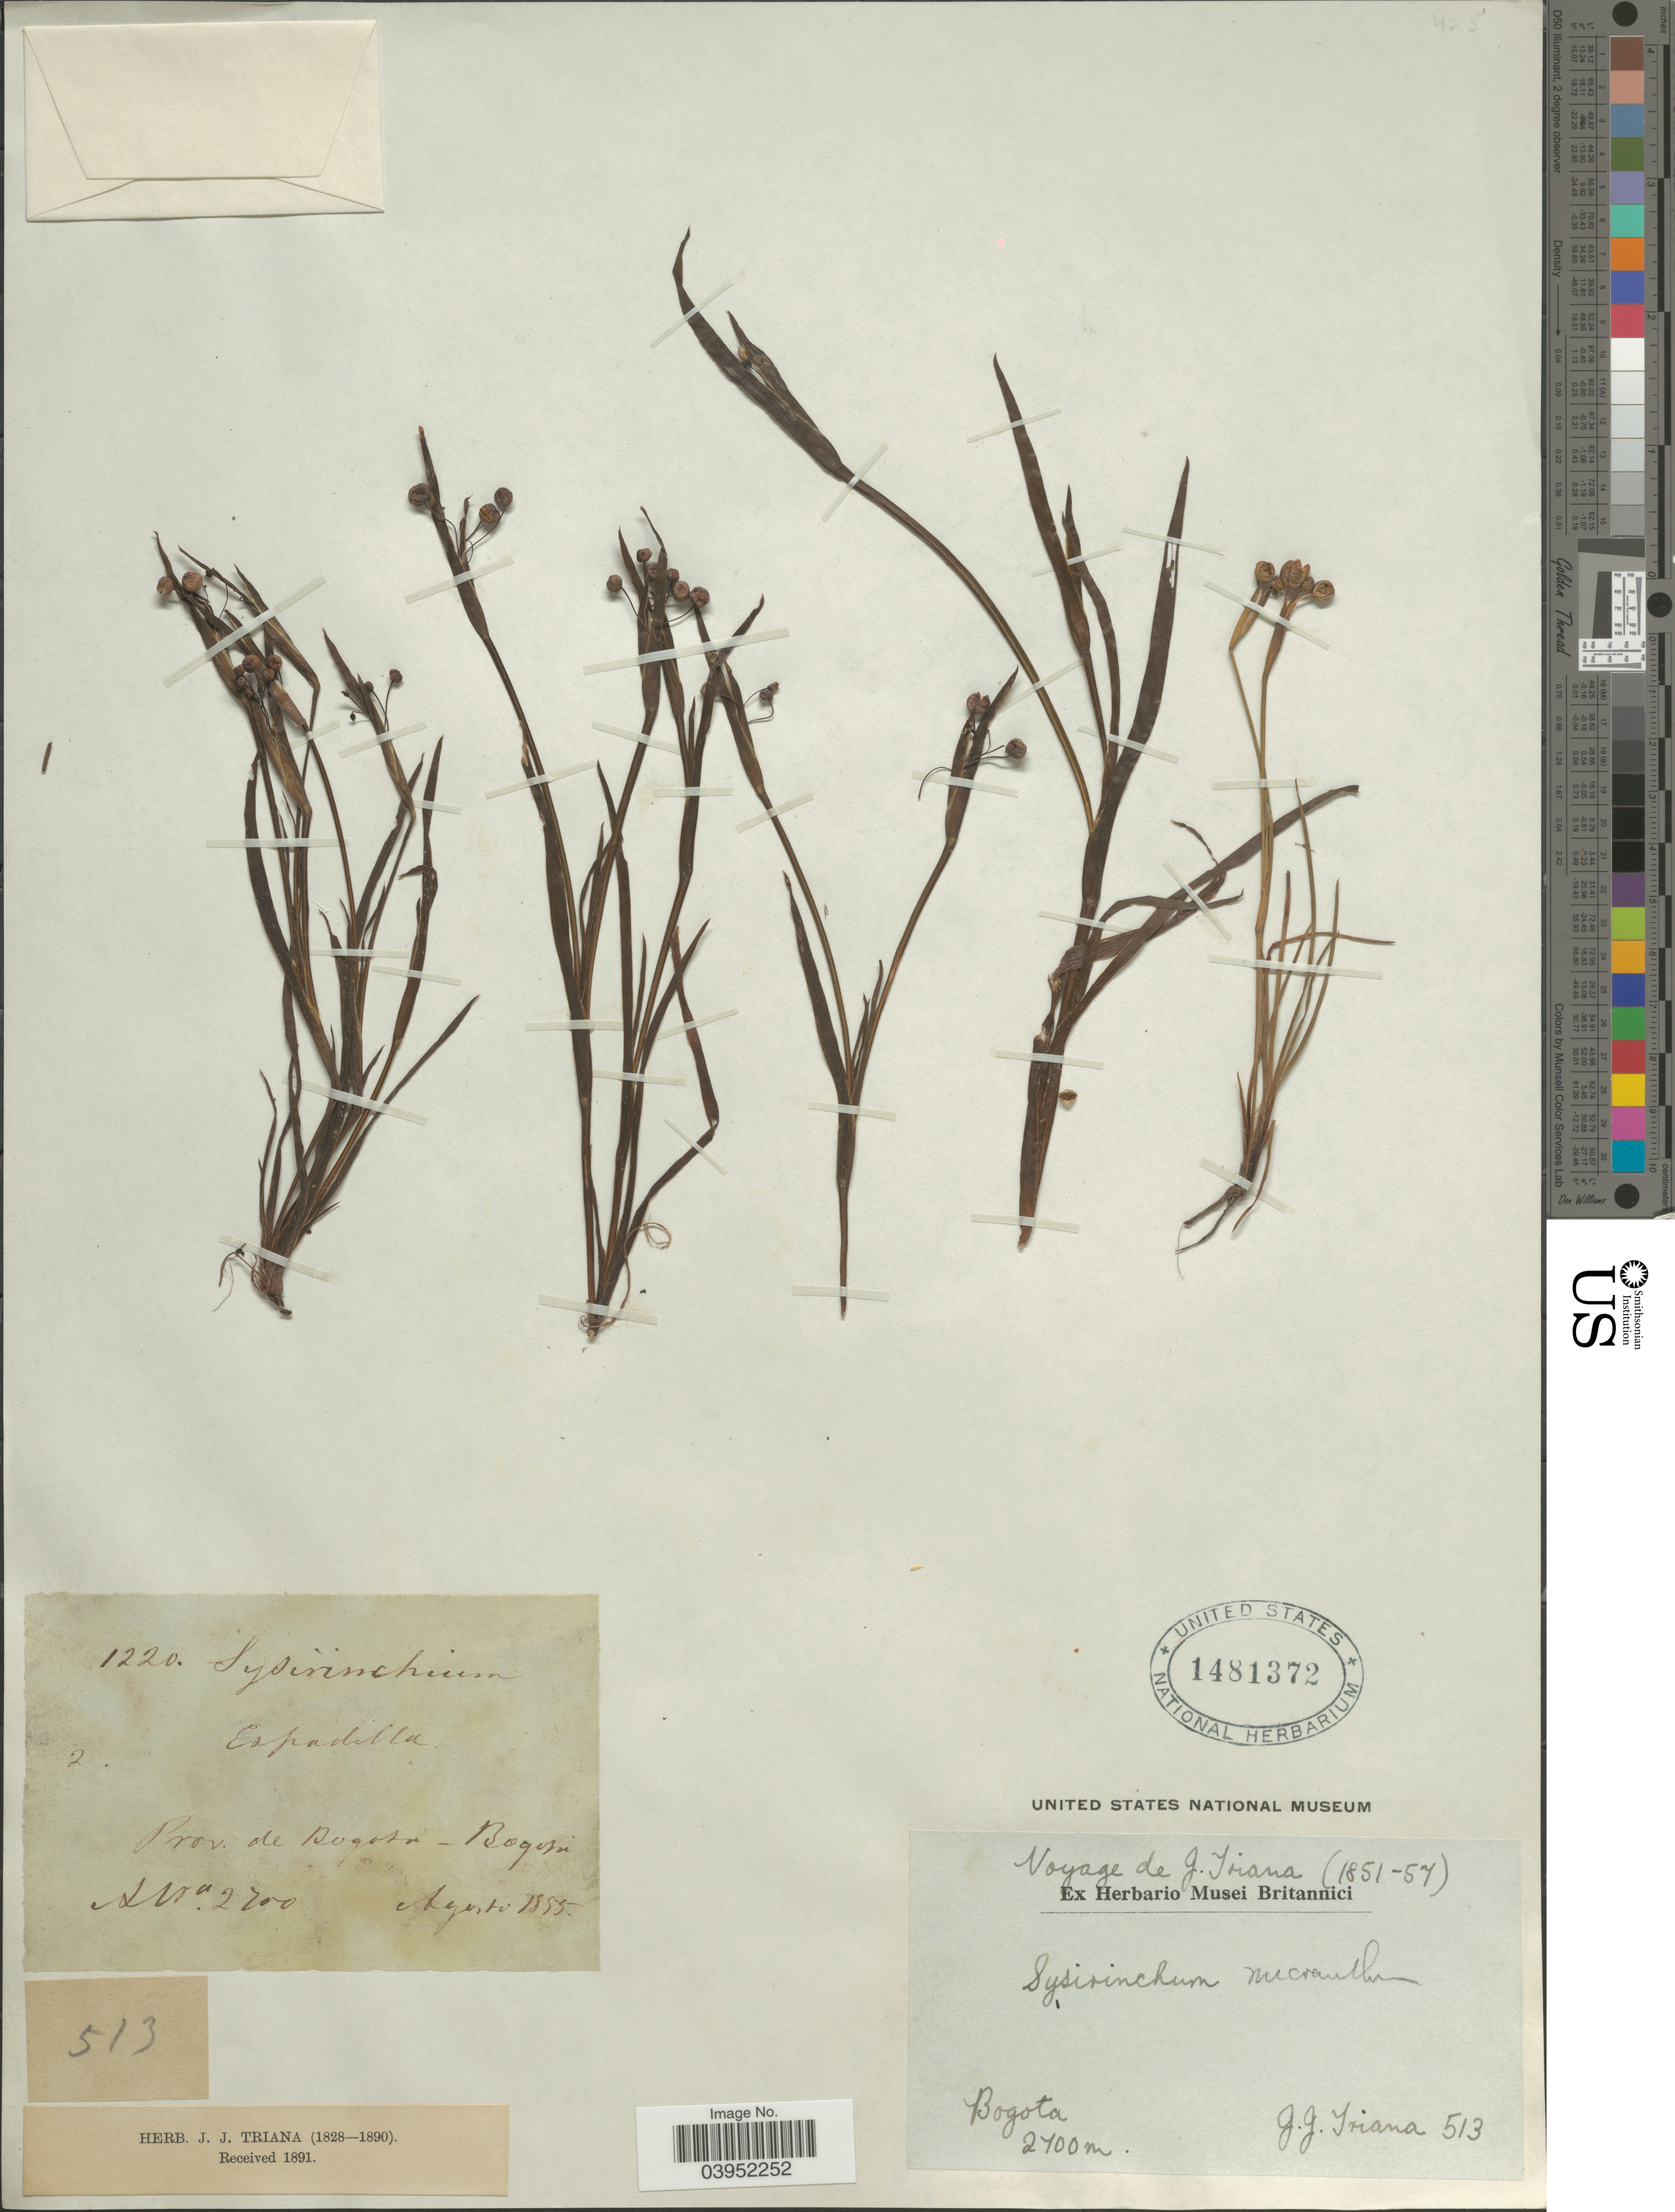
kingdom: Plantae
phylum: Tracheophyta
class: Liliopsida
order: Asparagales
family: Iridaceae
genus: Sisyrinchium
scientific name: Sisyrinchium micranthum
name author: Cav.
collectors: J. J. Triana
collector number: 513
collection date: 1855-08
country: Colombia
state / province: Bogota D.C.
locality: Prov. de Bogota.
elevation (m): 2700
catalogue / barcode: US 1481372